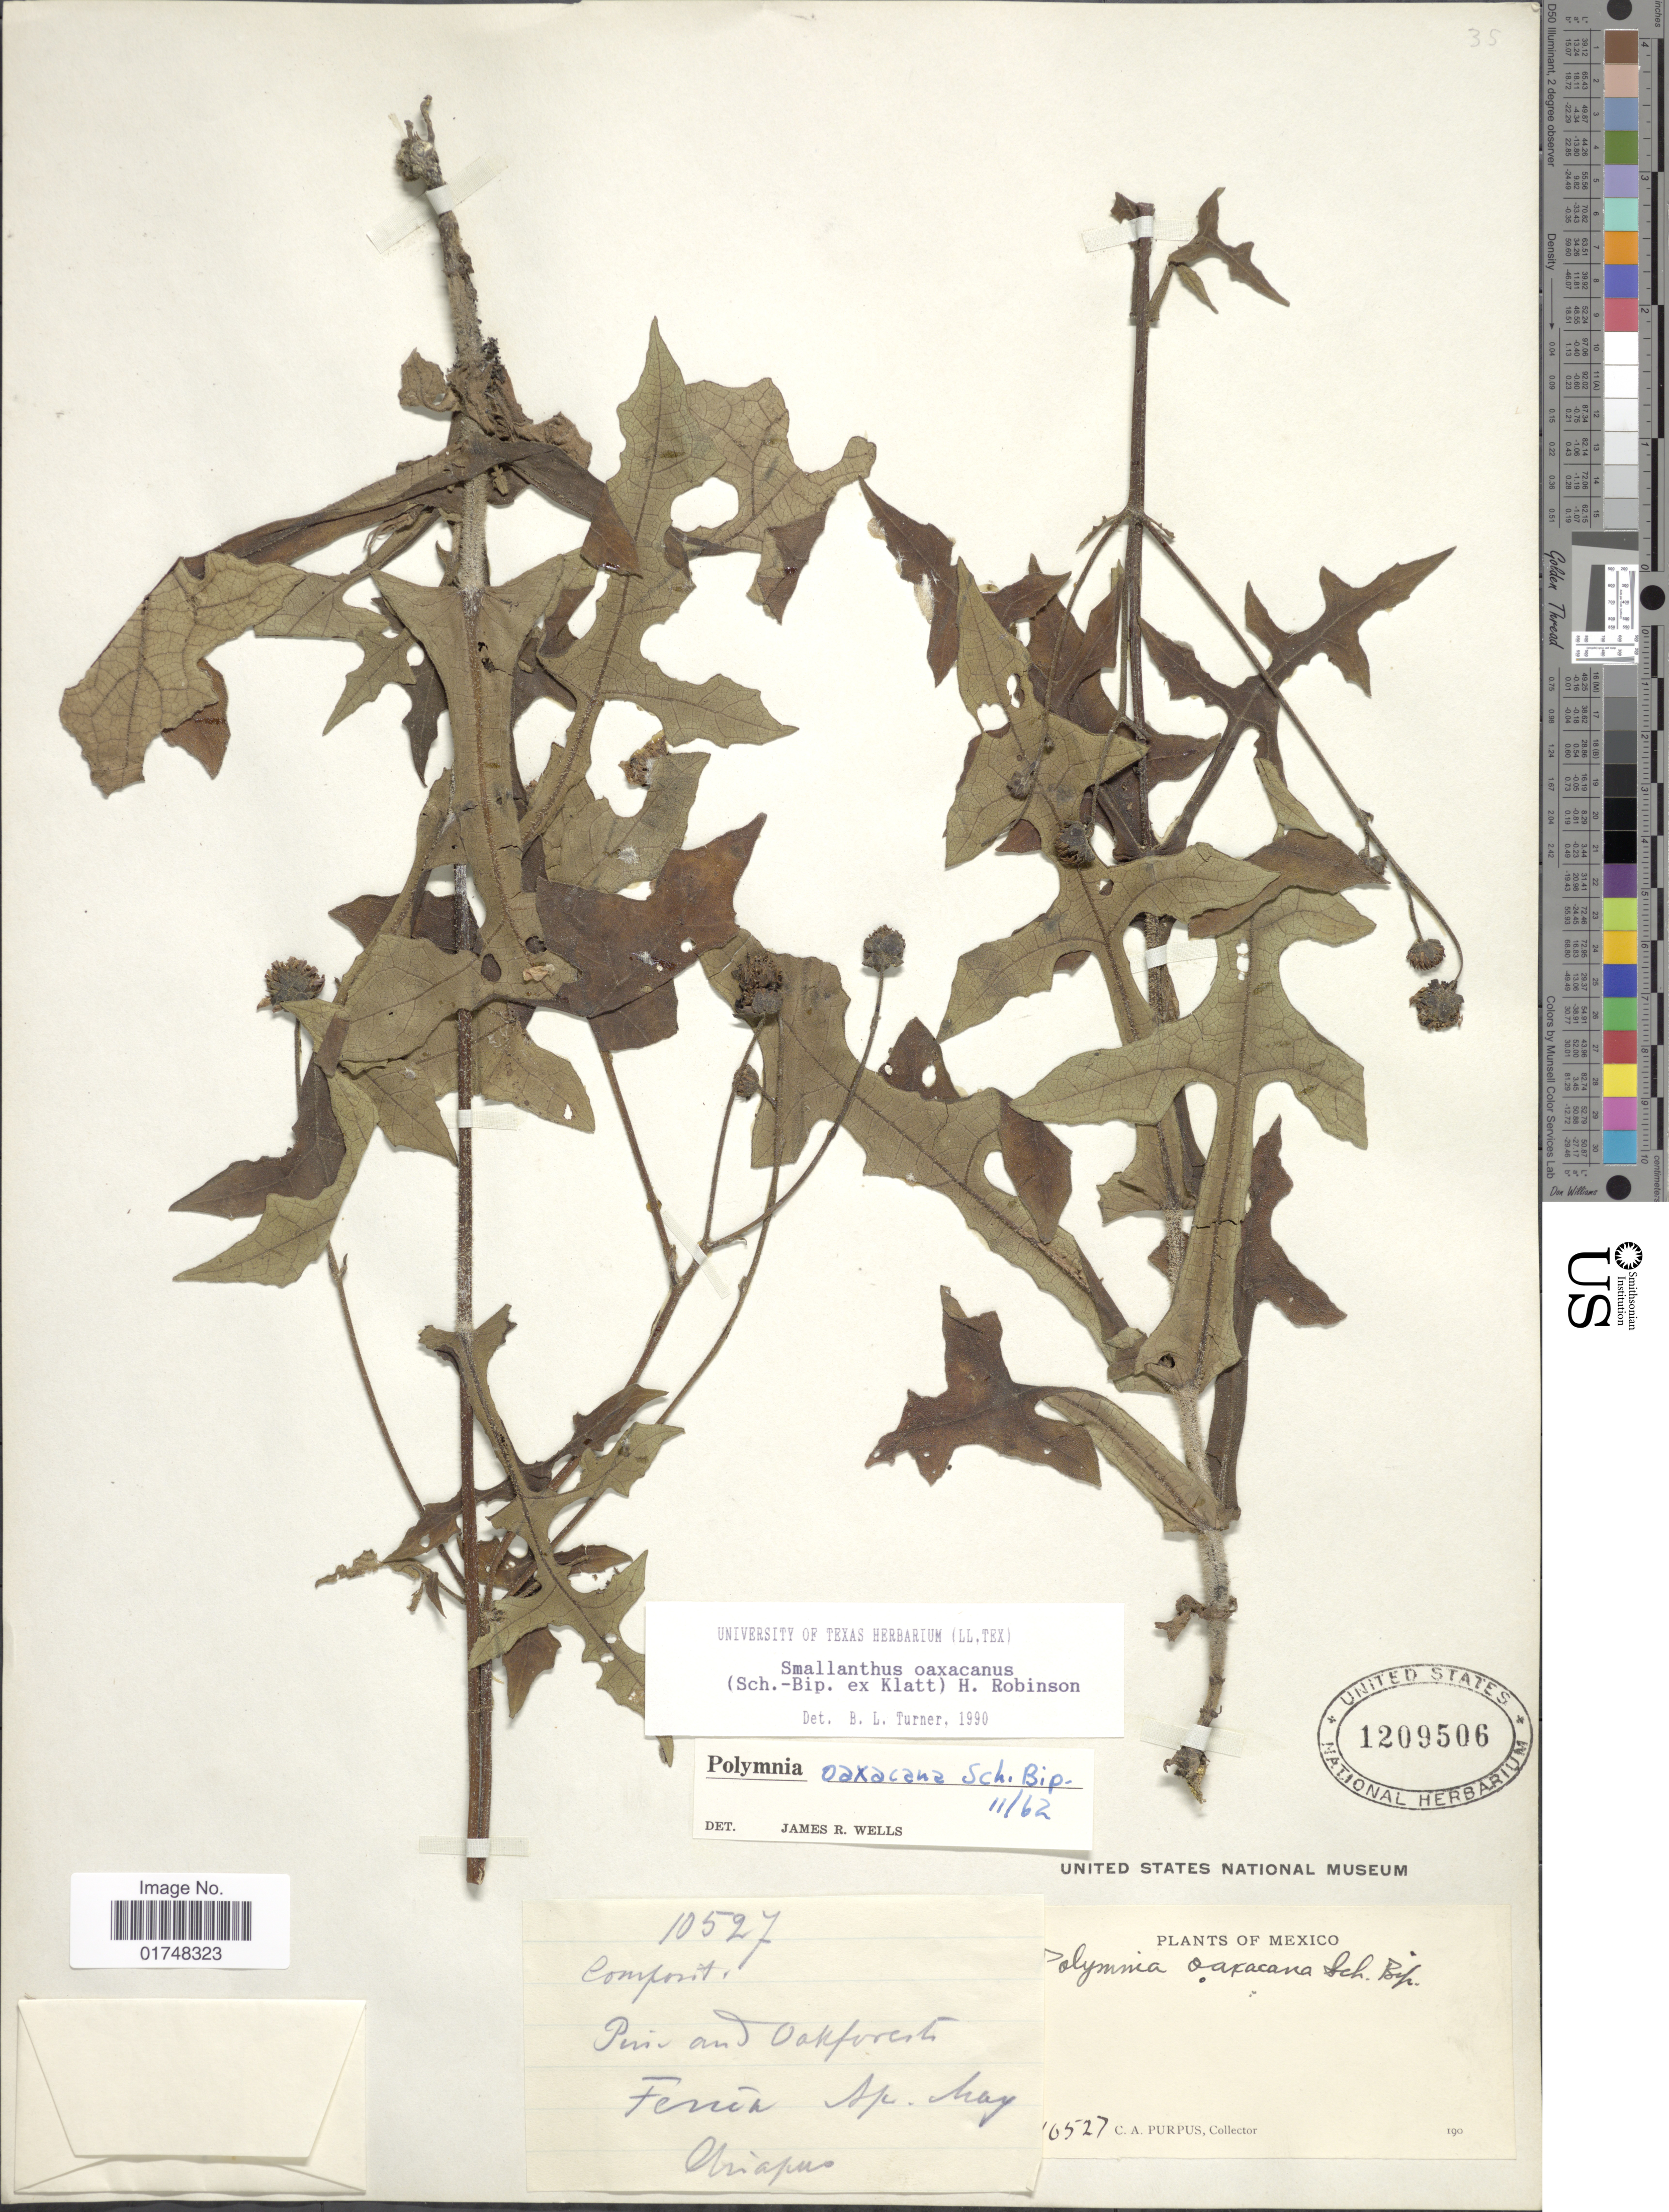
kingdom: Plantae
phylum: Tracheophyta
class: Magnoliopsida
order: Asterales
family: Asteraceae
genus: Smallanthus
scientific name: Smallanthus oaxacanus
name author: (Sch. Bip. ex Klatt) H. Rob.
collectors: C. A. Purpus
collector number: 10527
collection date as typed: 190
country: Mexico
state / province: Chiapas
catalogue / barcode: US 1209506